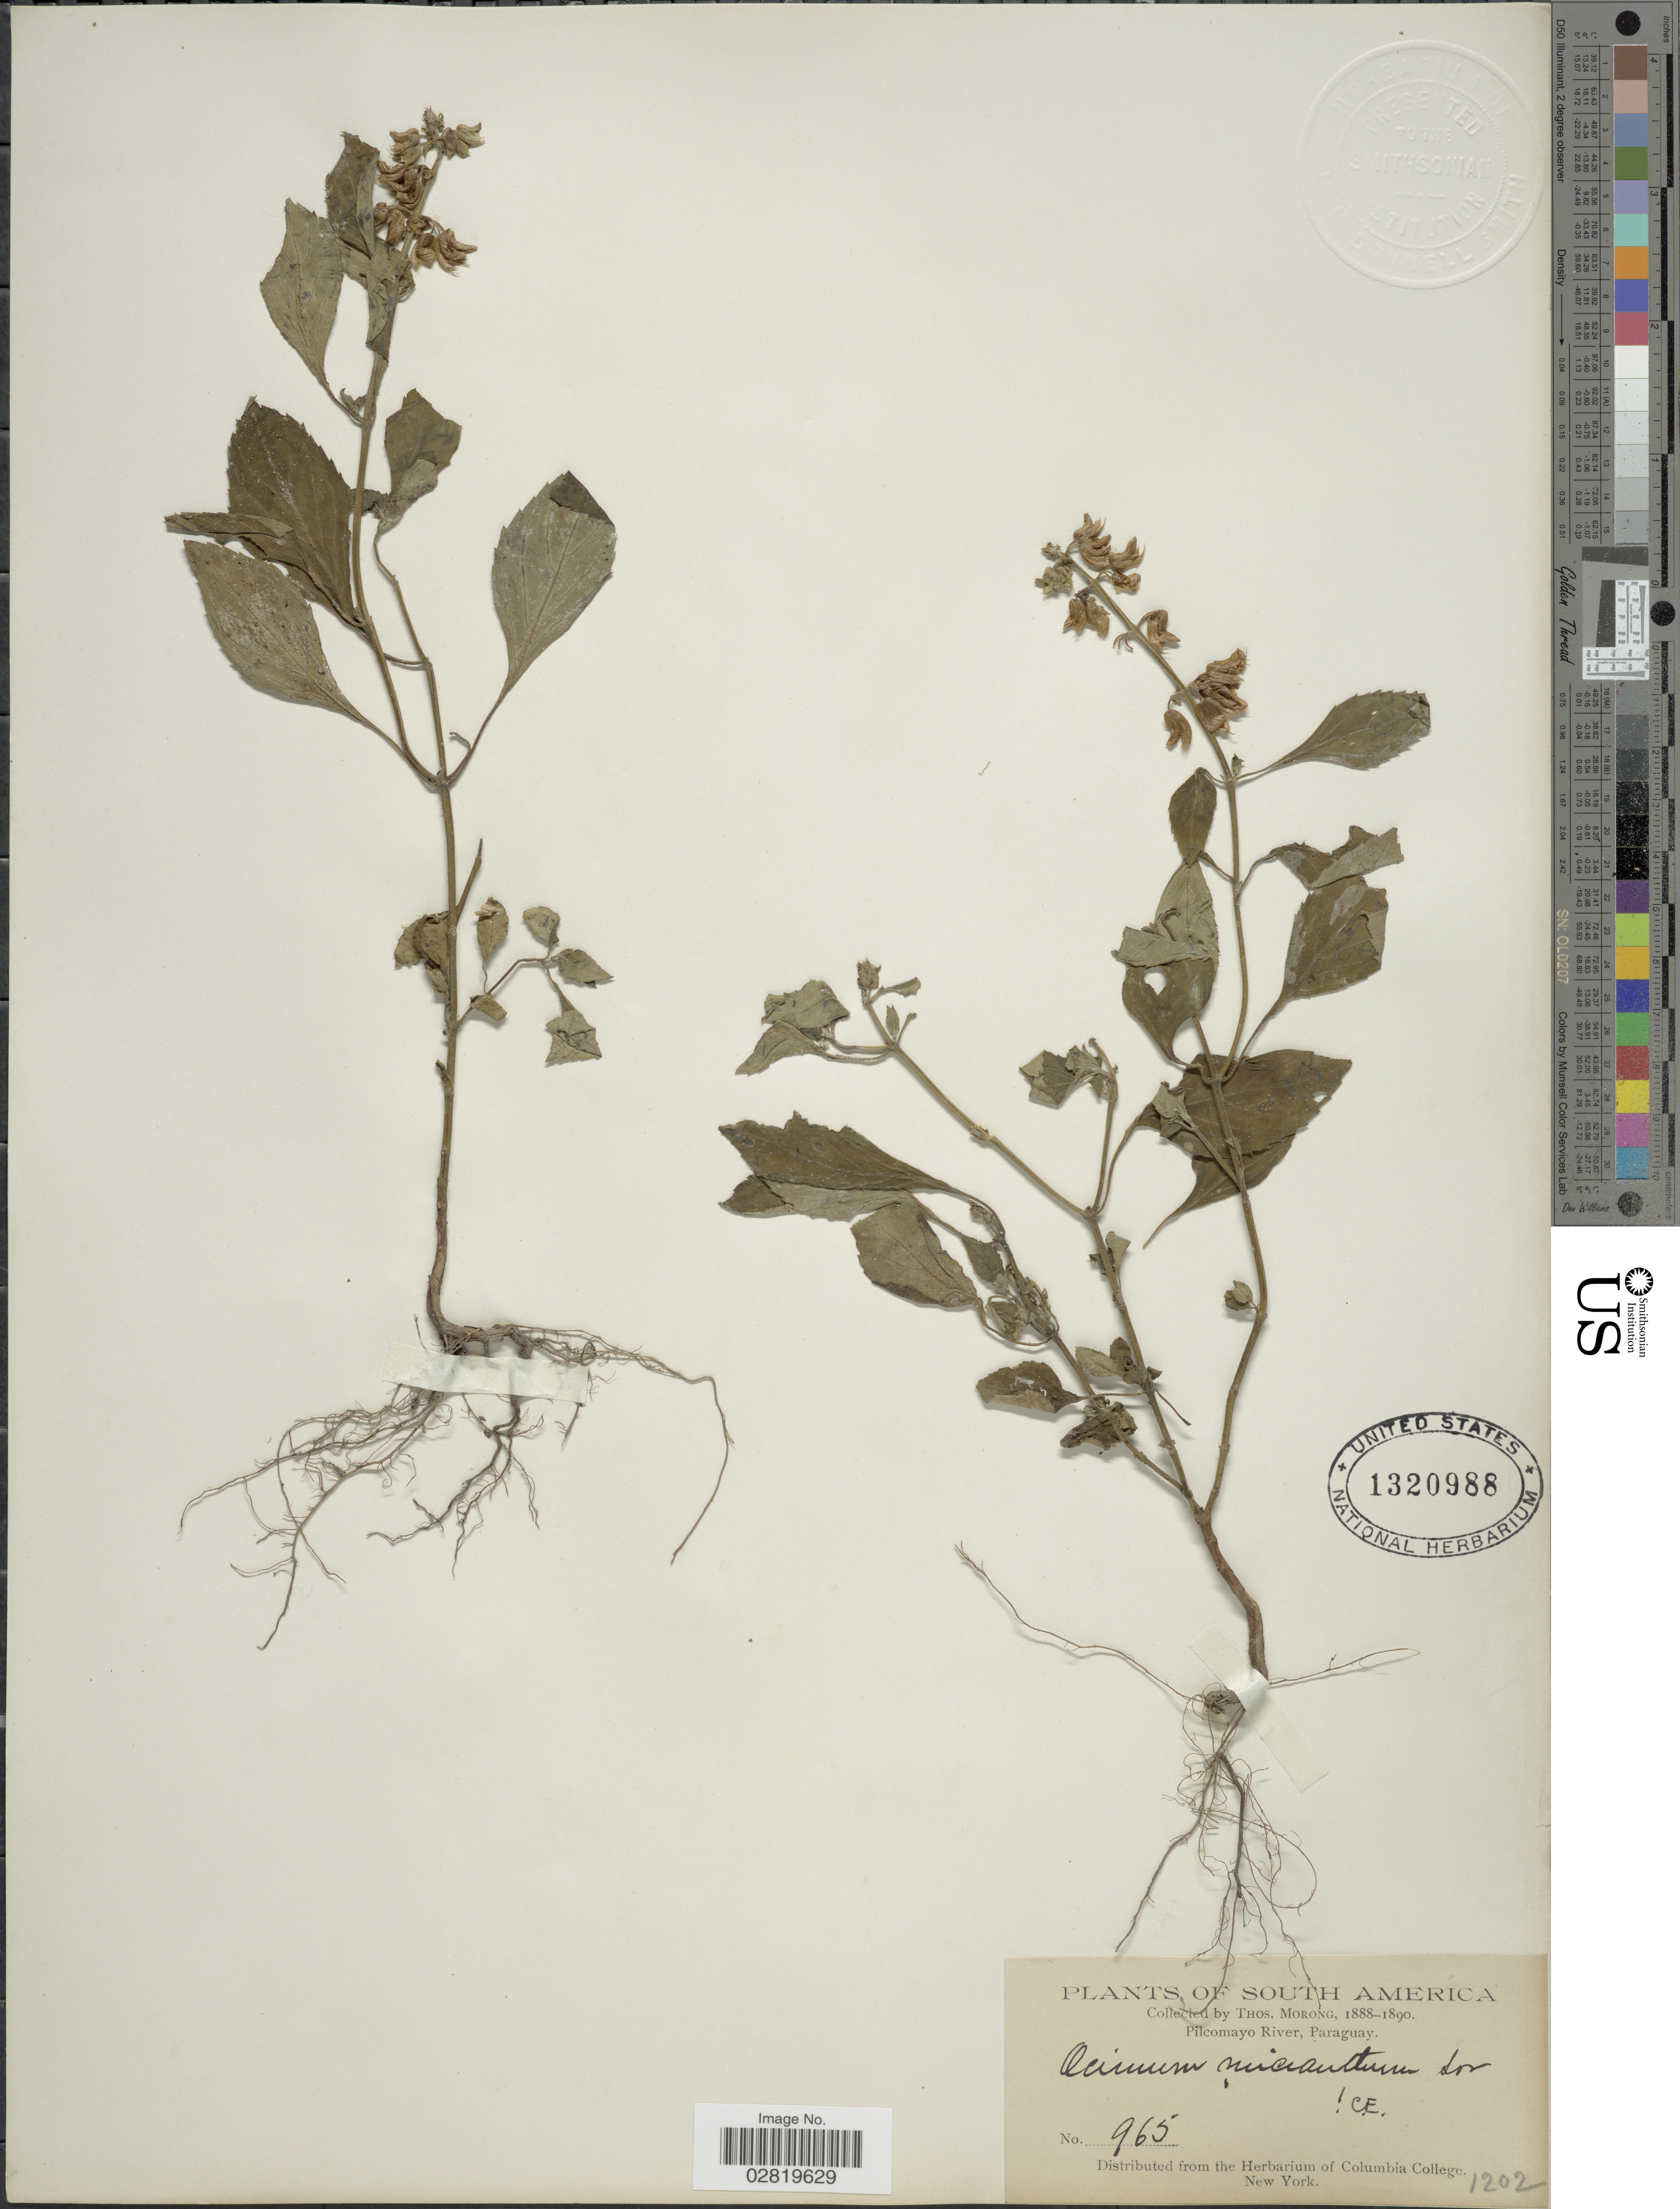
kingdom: Plantae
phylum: Tracheophyta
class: Magnoliopsida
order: Lamiales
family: Lamiaceae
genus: Ocimum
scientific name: Ocimum micranthum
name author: Willd.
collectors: ex herb. T. Morong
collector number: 965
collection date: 1888/1890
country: Paraguay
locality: Pilcomayo River.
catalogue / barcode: US 1320988